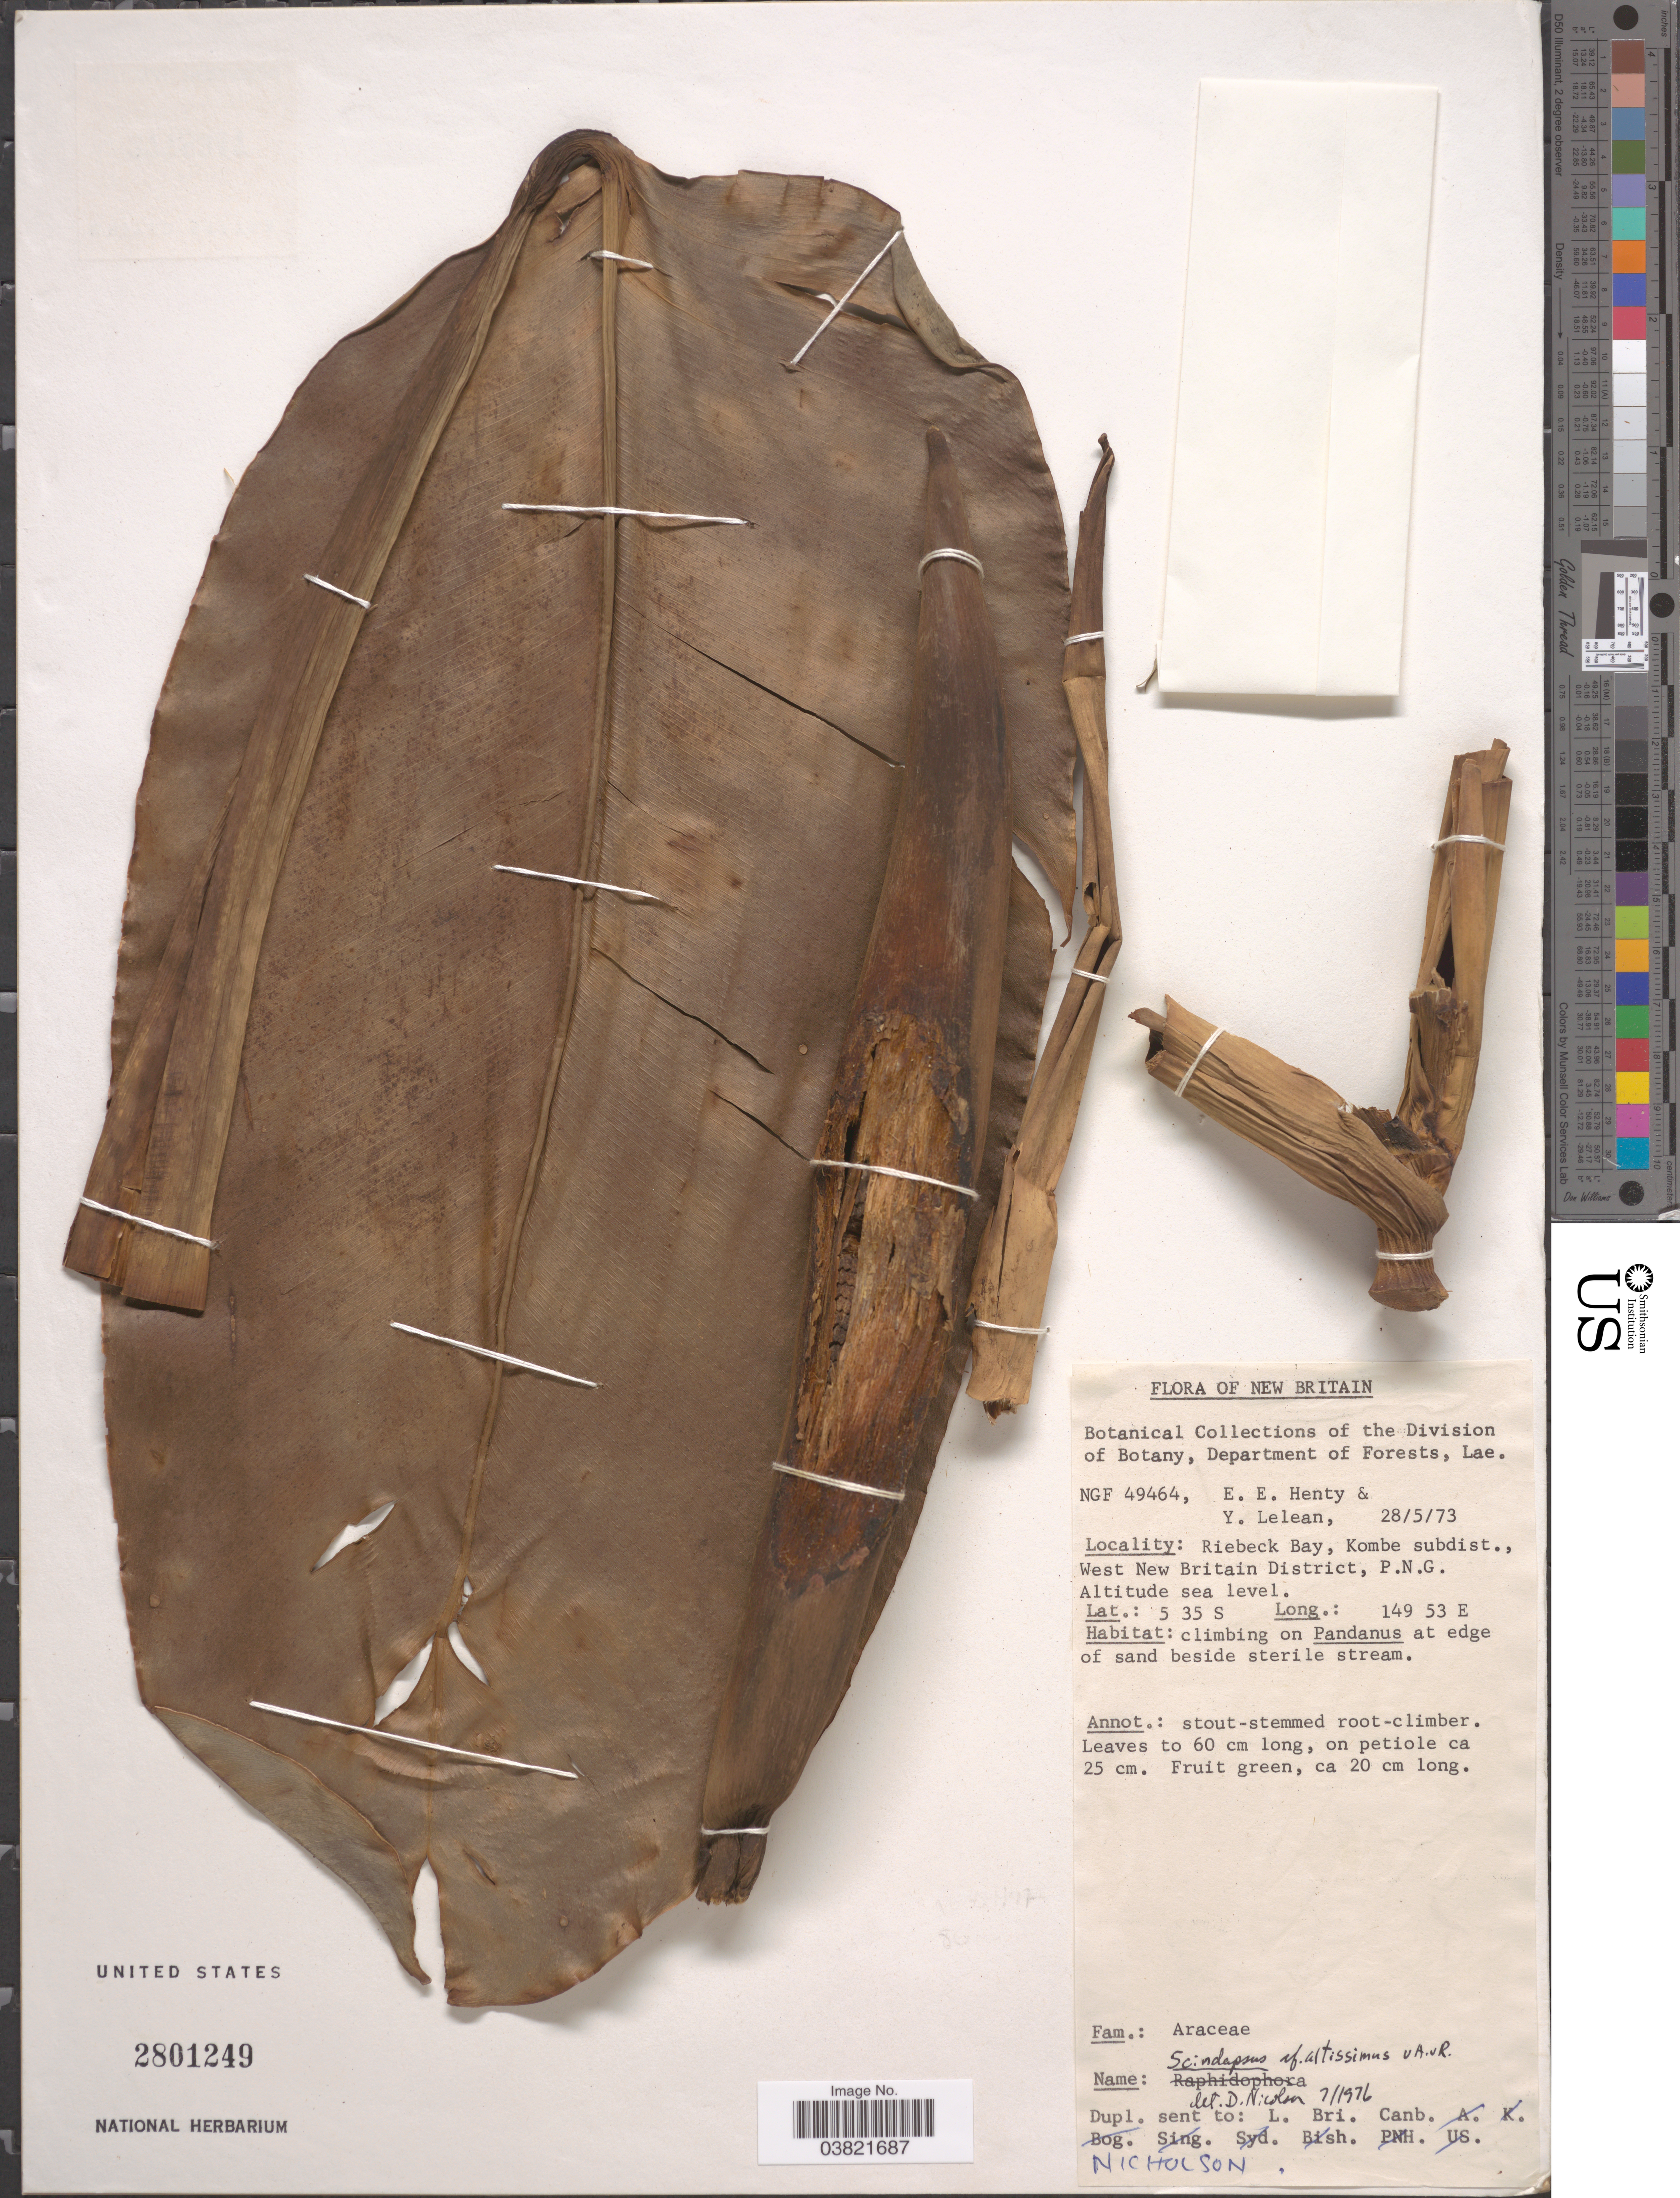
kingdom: Plantae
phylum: Tracheophyta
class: Liliopsida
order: Alismatales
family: Araceae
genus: Scindapsus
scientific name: Scindapsus altissimus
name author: Alderw.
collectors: E. Henty & Y. Lelean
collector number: NGF49464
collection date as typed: Transcribed d/m/y: 28/5/73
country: Papua New Guinea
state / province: West New Britain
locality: New Britain. Riebeck Bay, Kombe subdist., West New Britain District, P.N.G. At edge of sand beside sterile stream.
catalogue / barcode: US 2801249